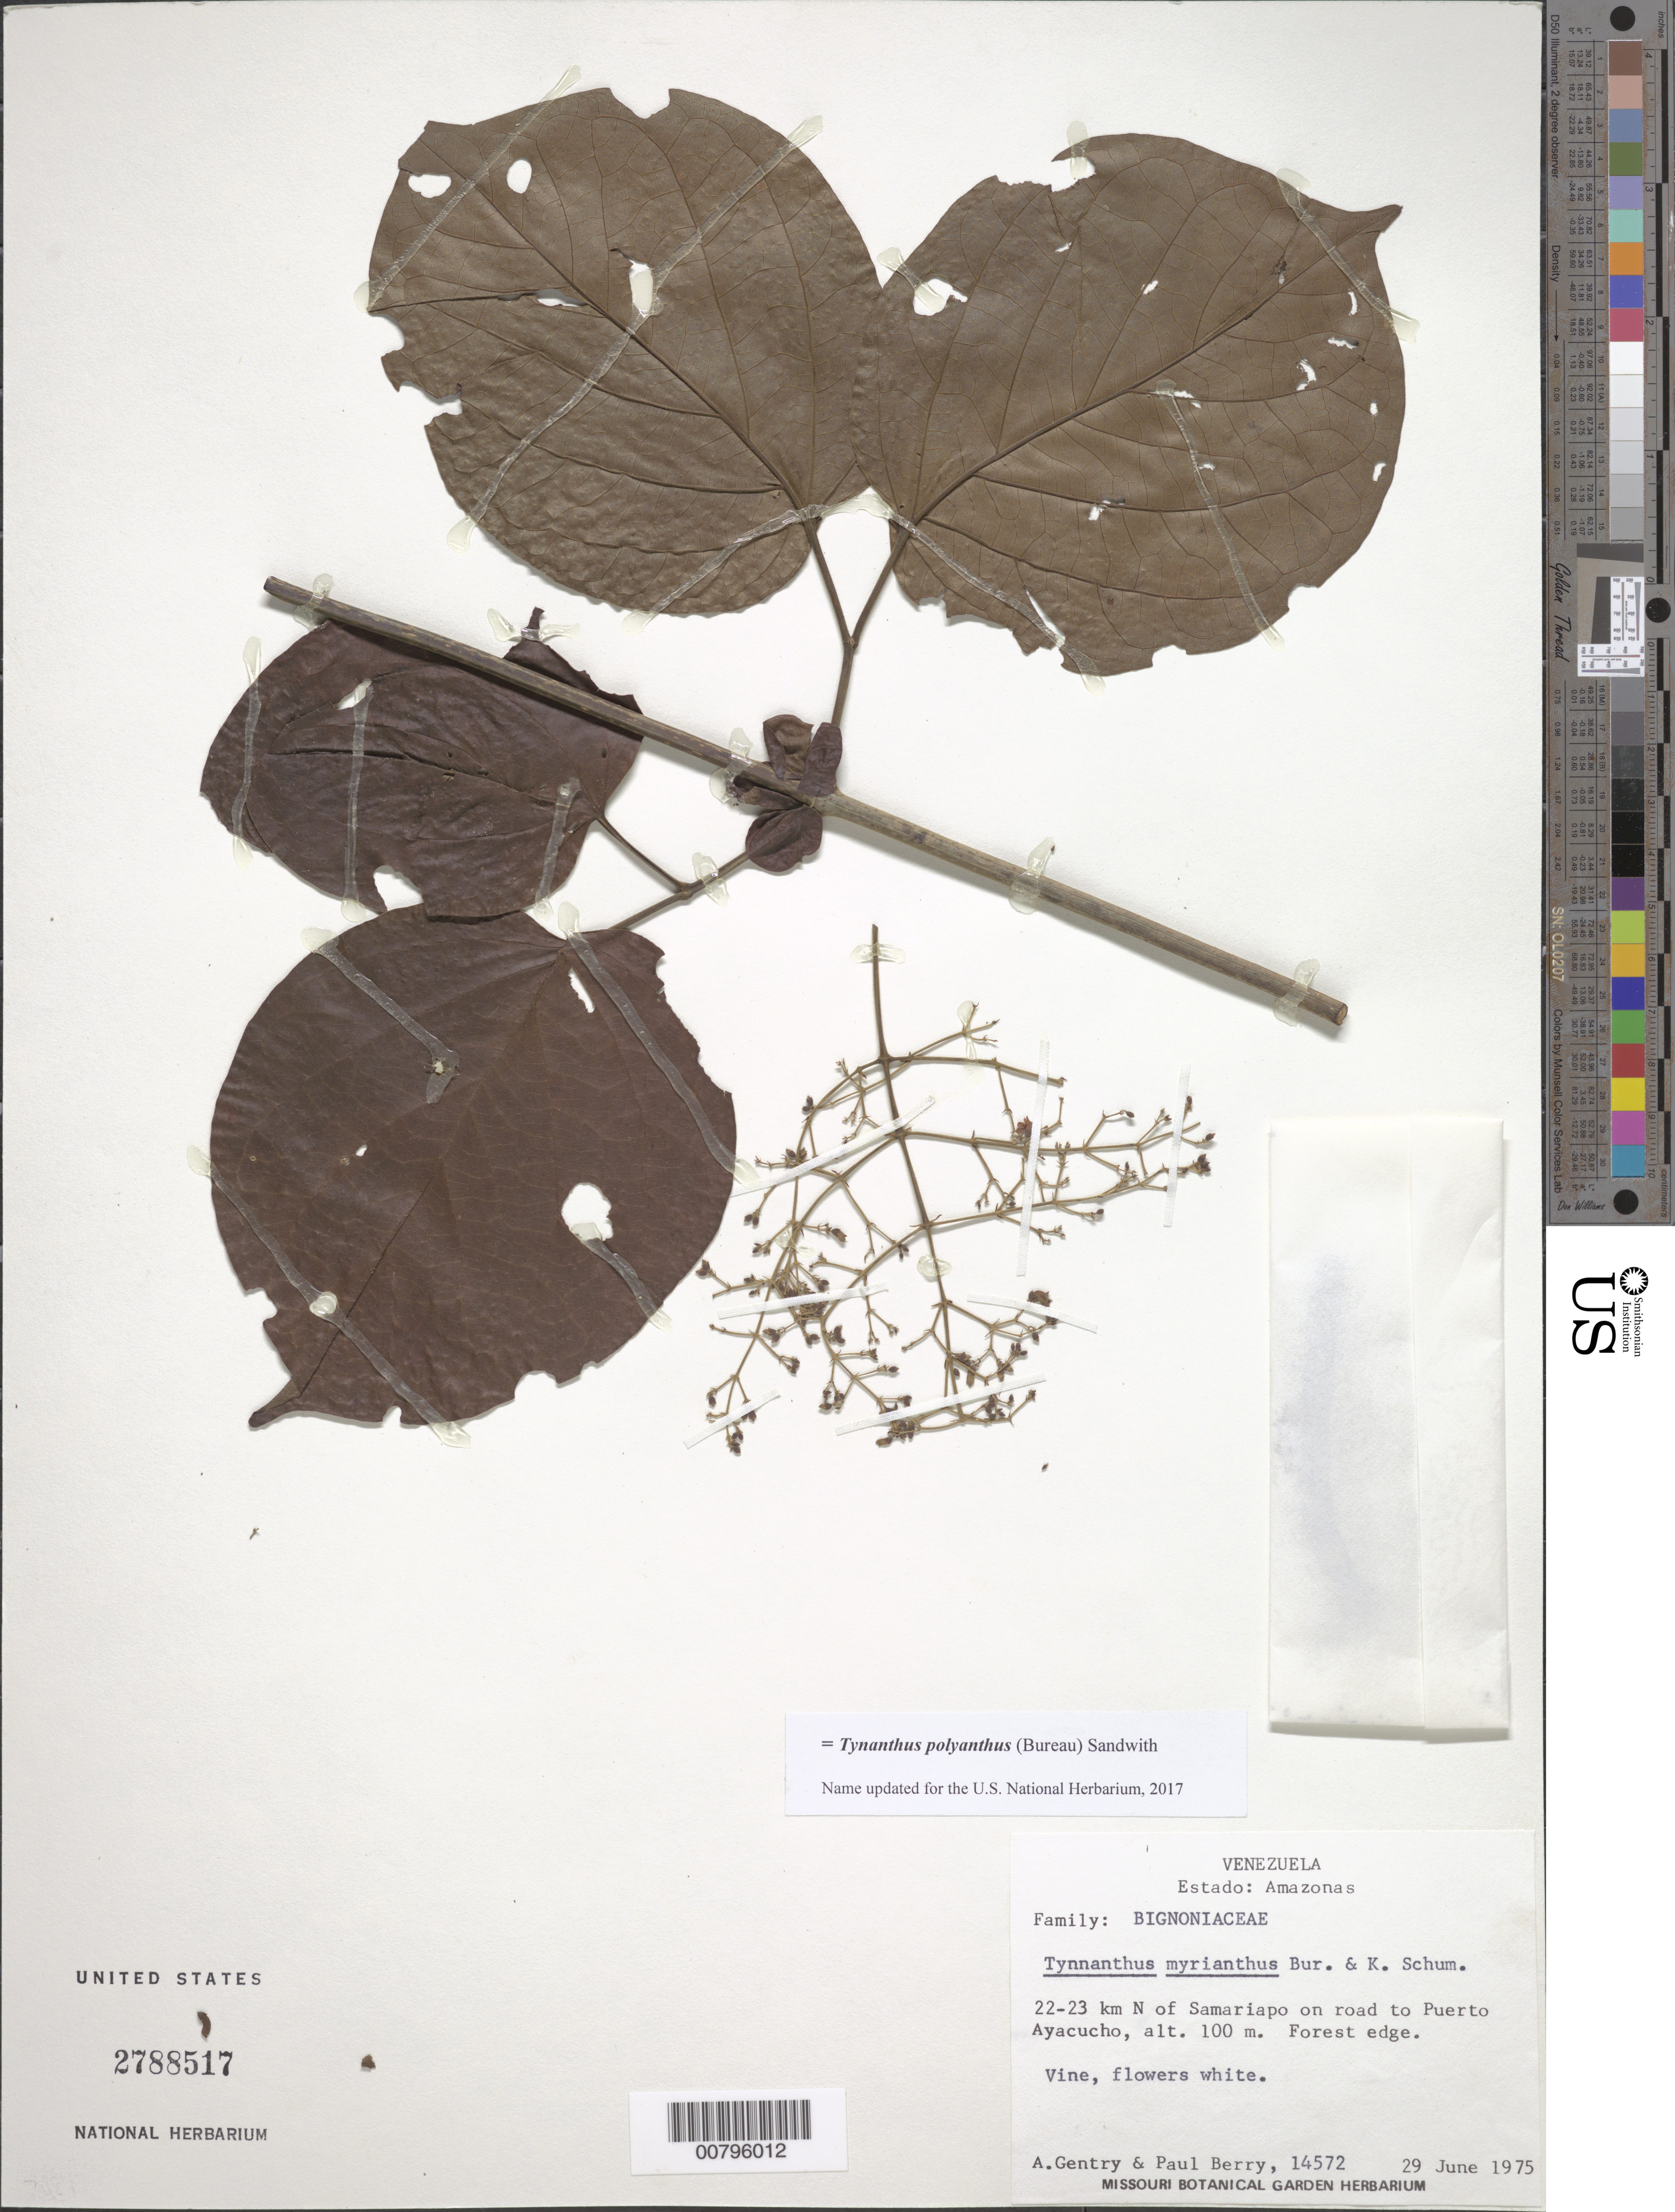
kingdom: Plantae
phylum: Tracheophyta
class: Magnoliopsida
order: Lamiales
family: Bignoniaceae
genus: Tynanthus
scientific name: Tynanthus myrianthus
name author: Bureau & K. Schum.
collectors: A. H. Gentry & P. Berry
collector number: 14572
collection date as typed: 29-Jun-75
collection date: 1975-06-29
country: Venezuela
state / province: Amazonas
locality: Puerto Ayacucho-Samariapo highway, 22-23 km N of Samariapo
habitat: Forest edge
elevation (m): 100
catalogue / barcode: US 2788517